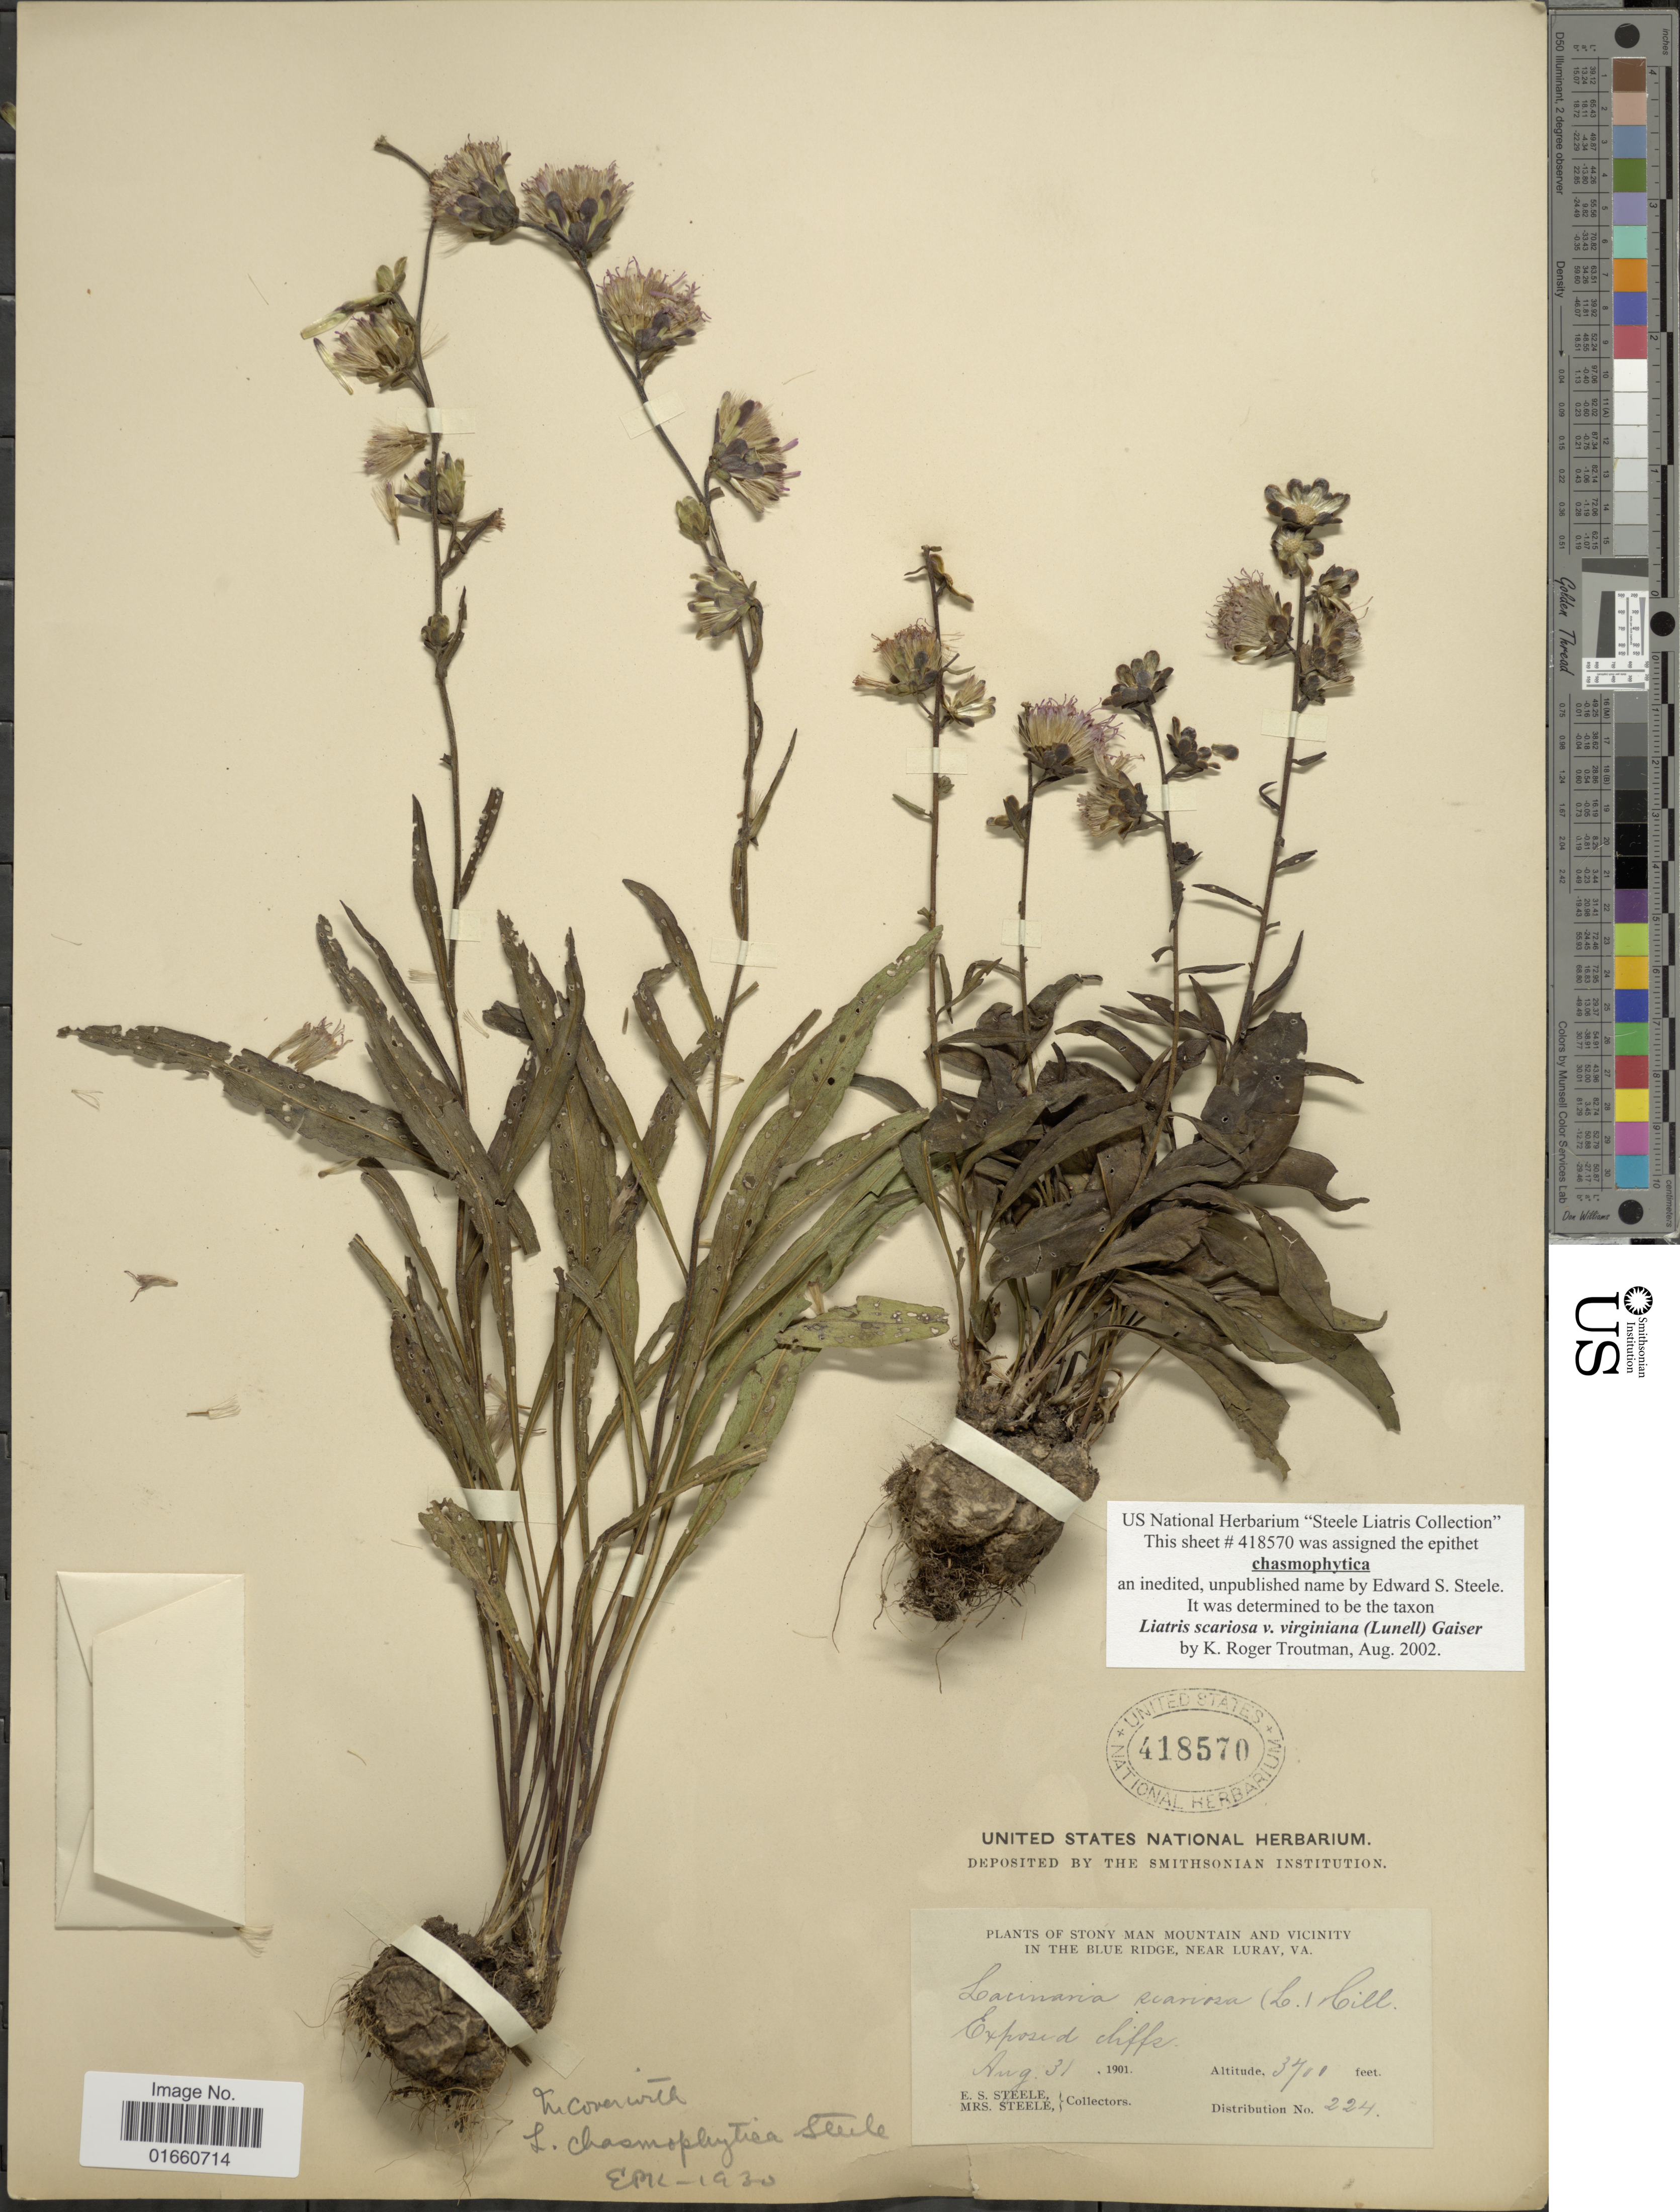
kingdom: Plantae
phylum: Tracheophyta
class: Magnoliopsida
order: Asterales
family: Asteraceae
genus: Liatris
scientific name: Liatris scariosa var. virginiana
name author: (Lunell) Gaiser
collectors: E. Steele & Mrs. E. S. Steele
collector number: Distribution 224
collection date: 1901-08-31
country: United States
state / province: Virginia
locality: Stony man mountain and vicinity, in the Blue Ridge, near Luray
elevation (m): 1128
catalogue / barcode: US 418570